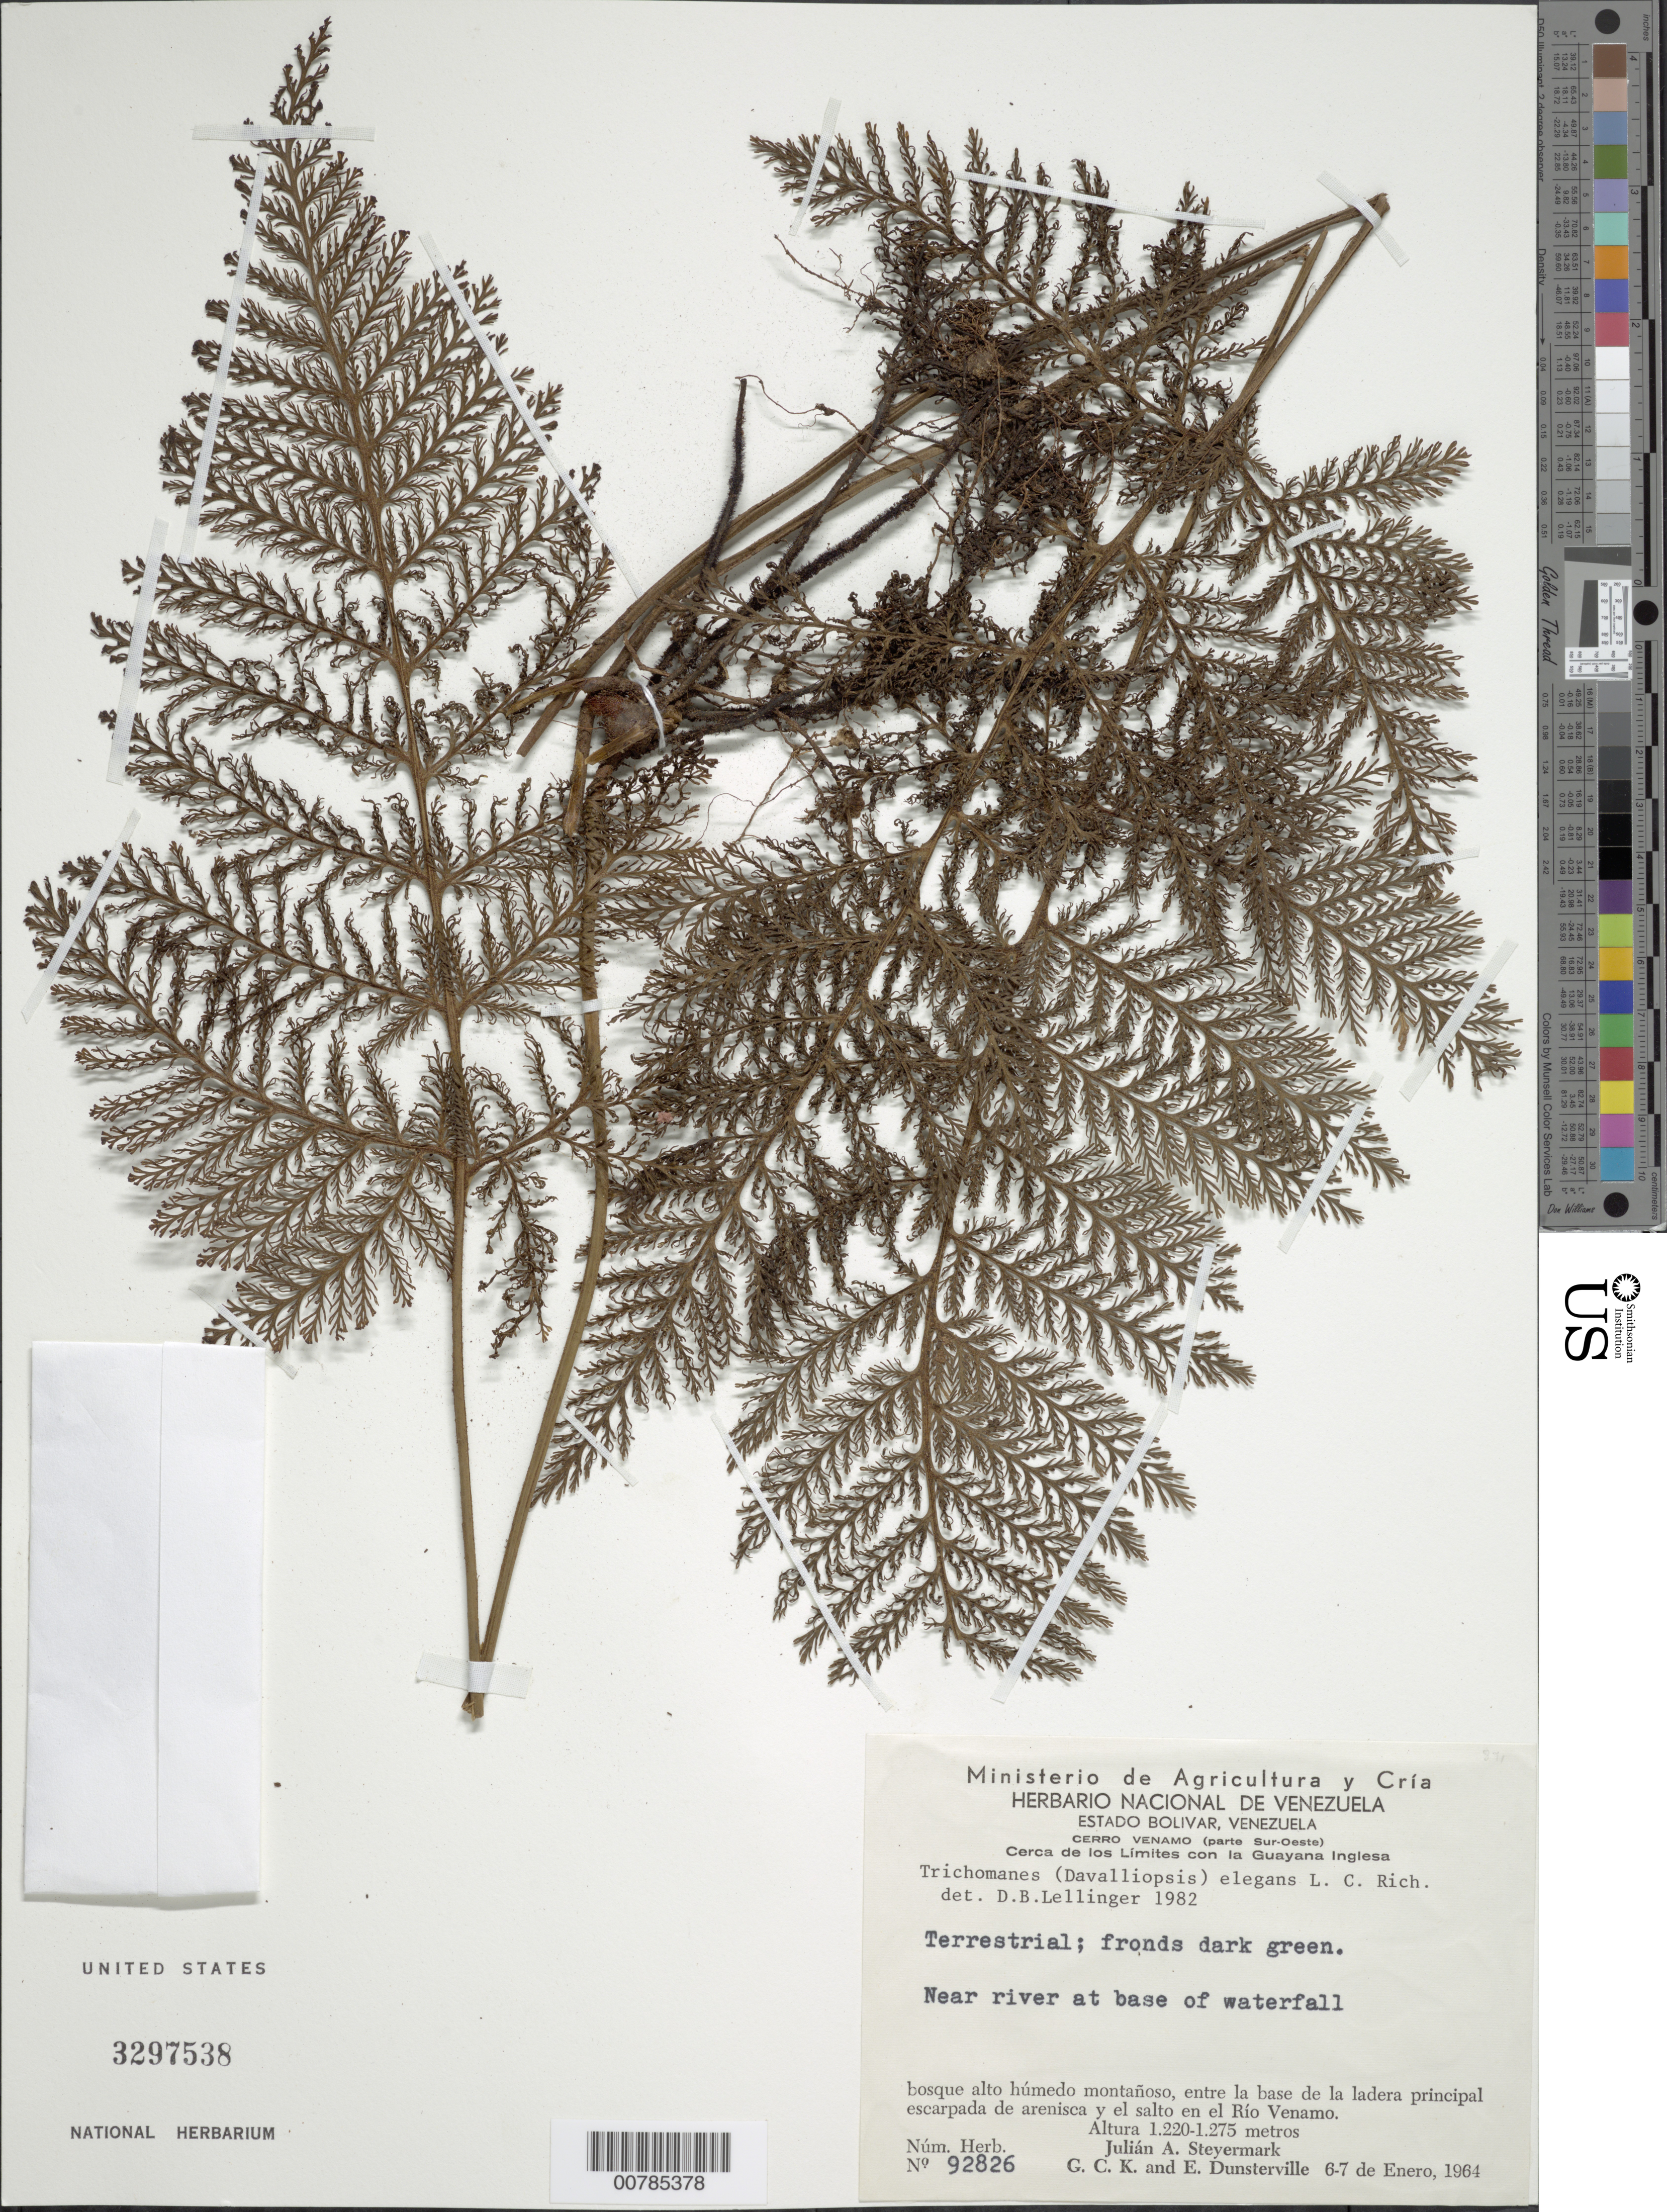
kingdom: Plantae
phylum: Tracheophyta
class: Polypodiopsida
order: Hymenophyllales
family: Hymenophyllaceae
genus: Trichomanes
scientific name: Trichomanes resinosum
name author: R.C. Moran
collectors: J. Steyermark, G. C. K. Dunsterville & E. Dunsterville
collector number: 92826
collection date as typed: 6-Jan-64 to 7-Jan-64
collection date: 1964-01-06/1964-01-07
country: Venezuela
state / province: Bolívar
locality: Cerro Venamo (parte Sur-Oeste), Río Venamo, Río Venamo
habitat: Near river at base of waterfall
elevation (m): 1220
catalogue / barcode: US 3297538